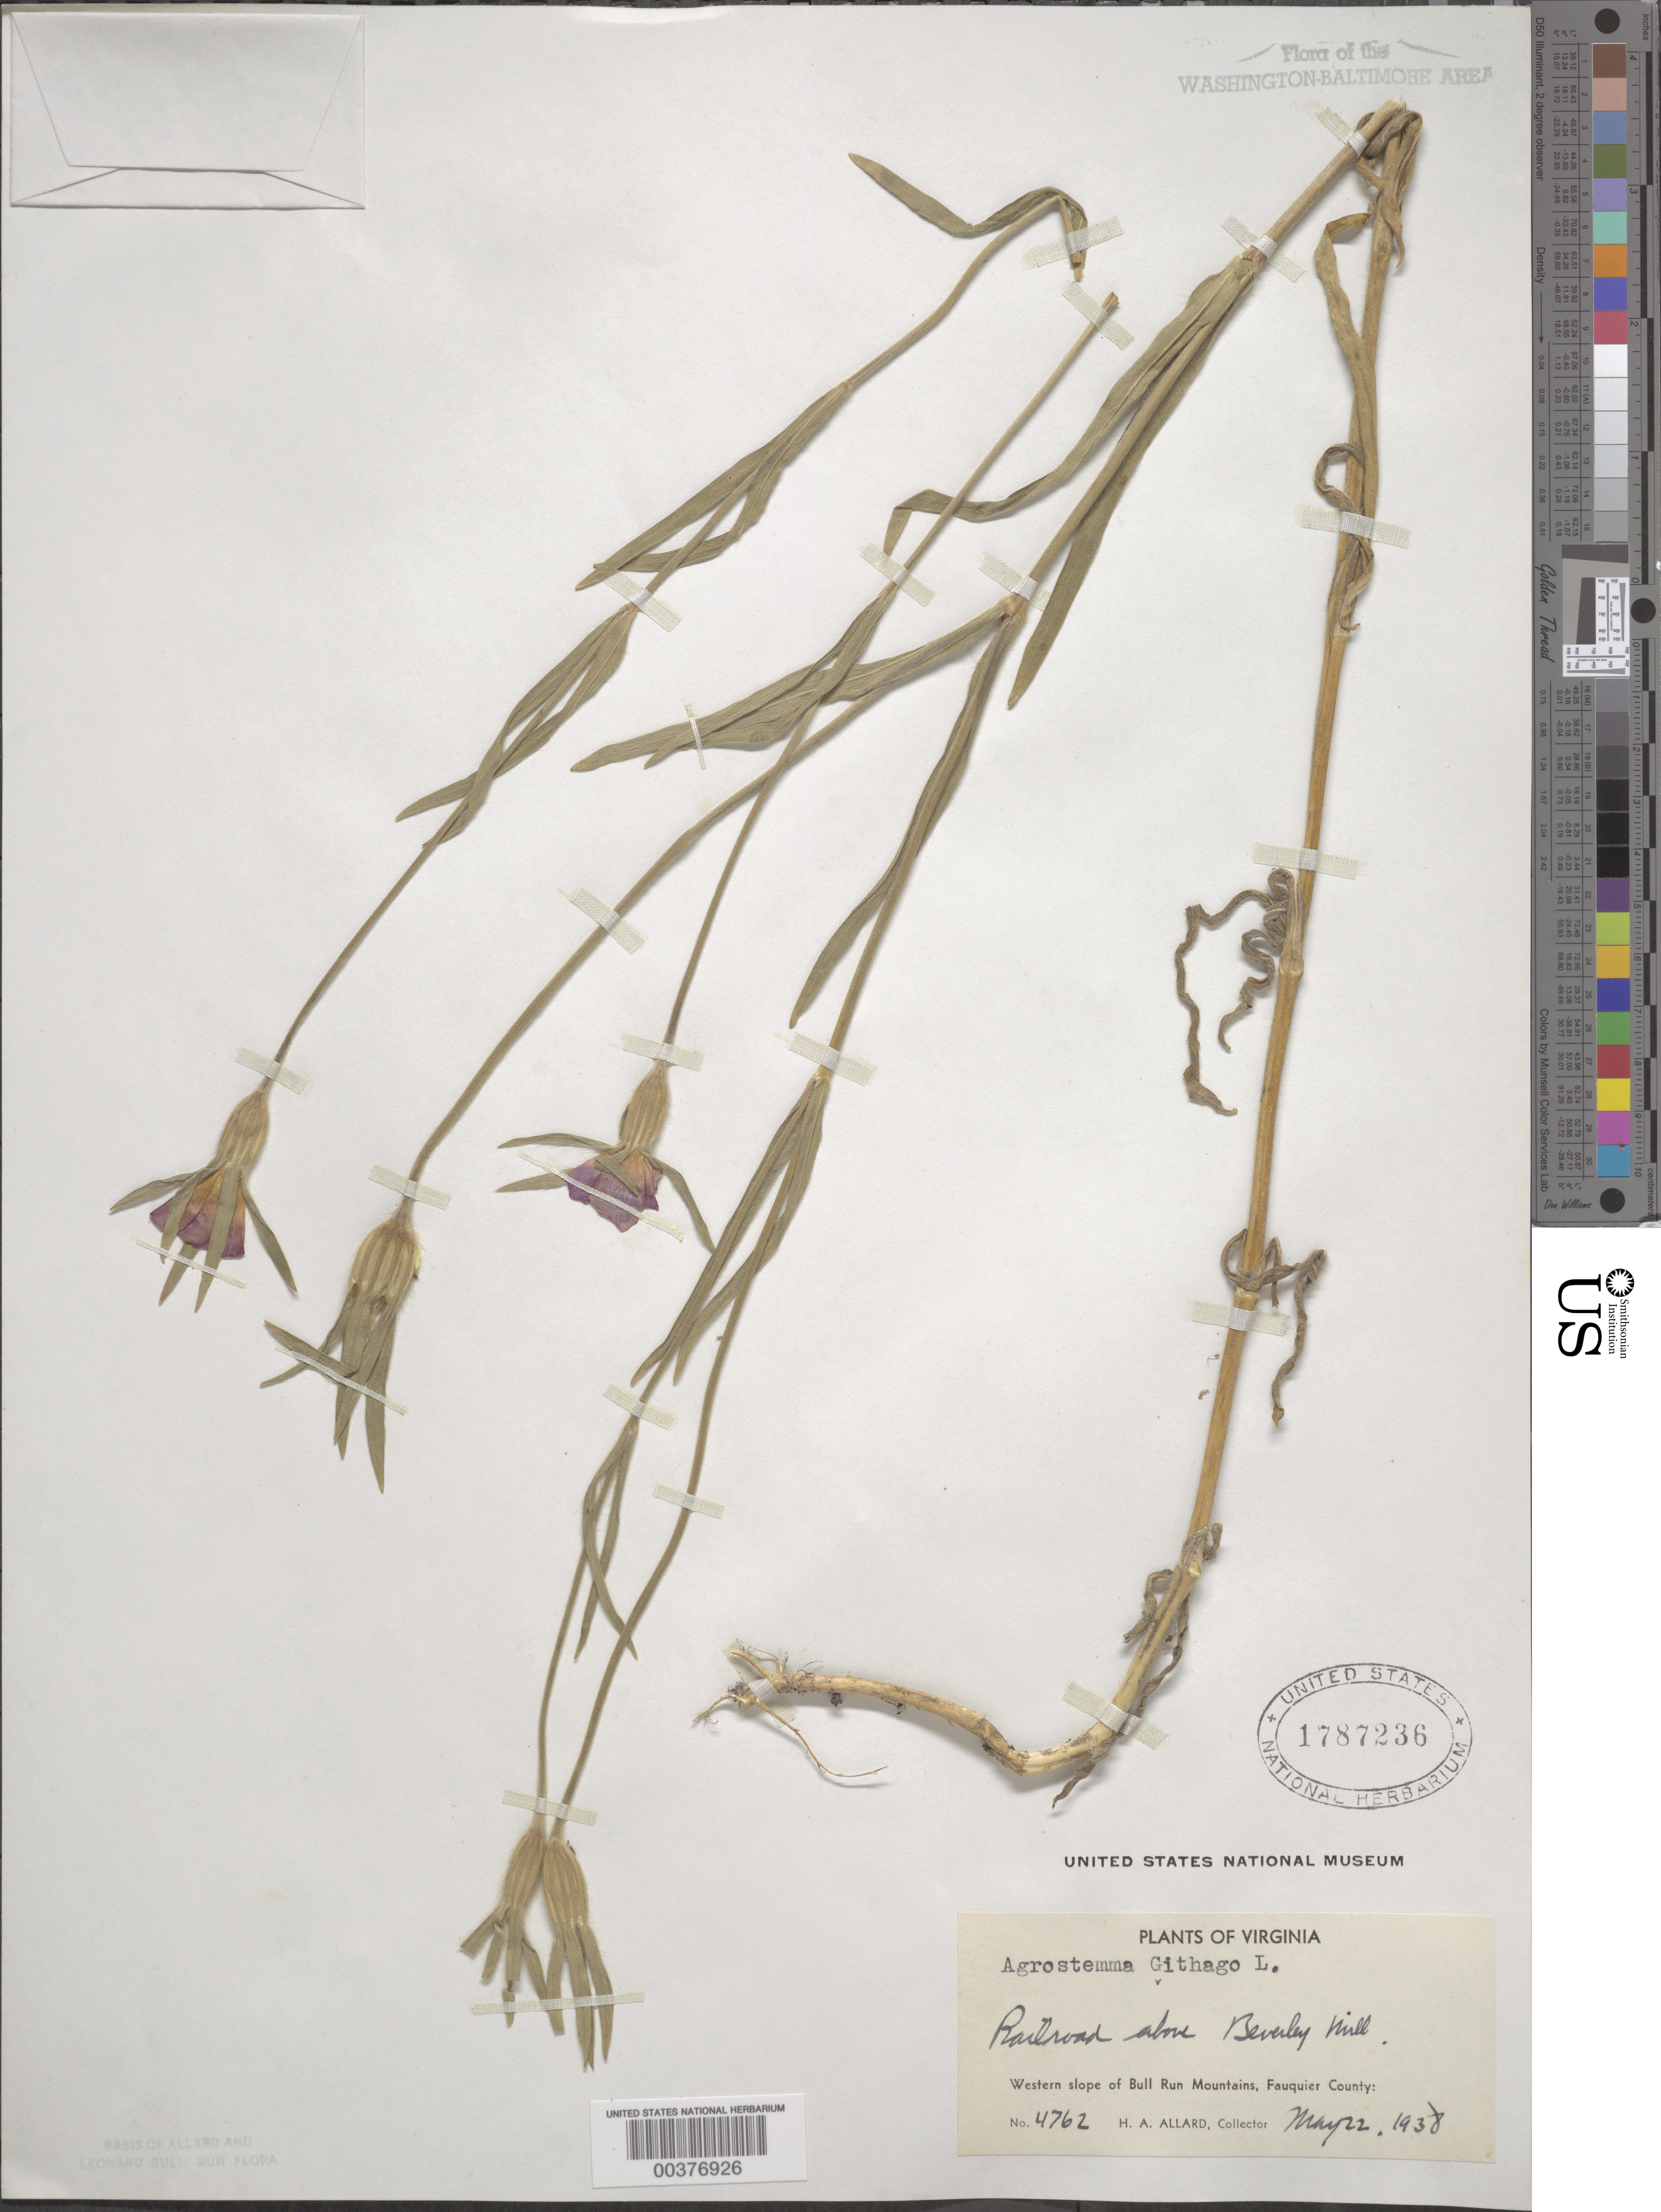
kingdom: Plantae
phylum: Tracheophyta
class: Magnoliopsida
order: Caryophyllales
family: Caryophyllaceae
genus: Agrostemma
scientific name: Agrostemma githago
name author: L.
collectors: H. A. Allard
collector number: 4762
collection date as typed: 22 May 1938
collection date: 1938-05-22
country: United States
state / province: Virginia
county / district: Fauquier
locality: Beverley Mill vicinity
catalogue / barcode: US 1787236